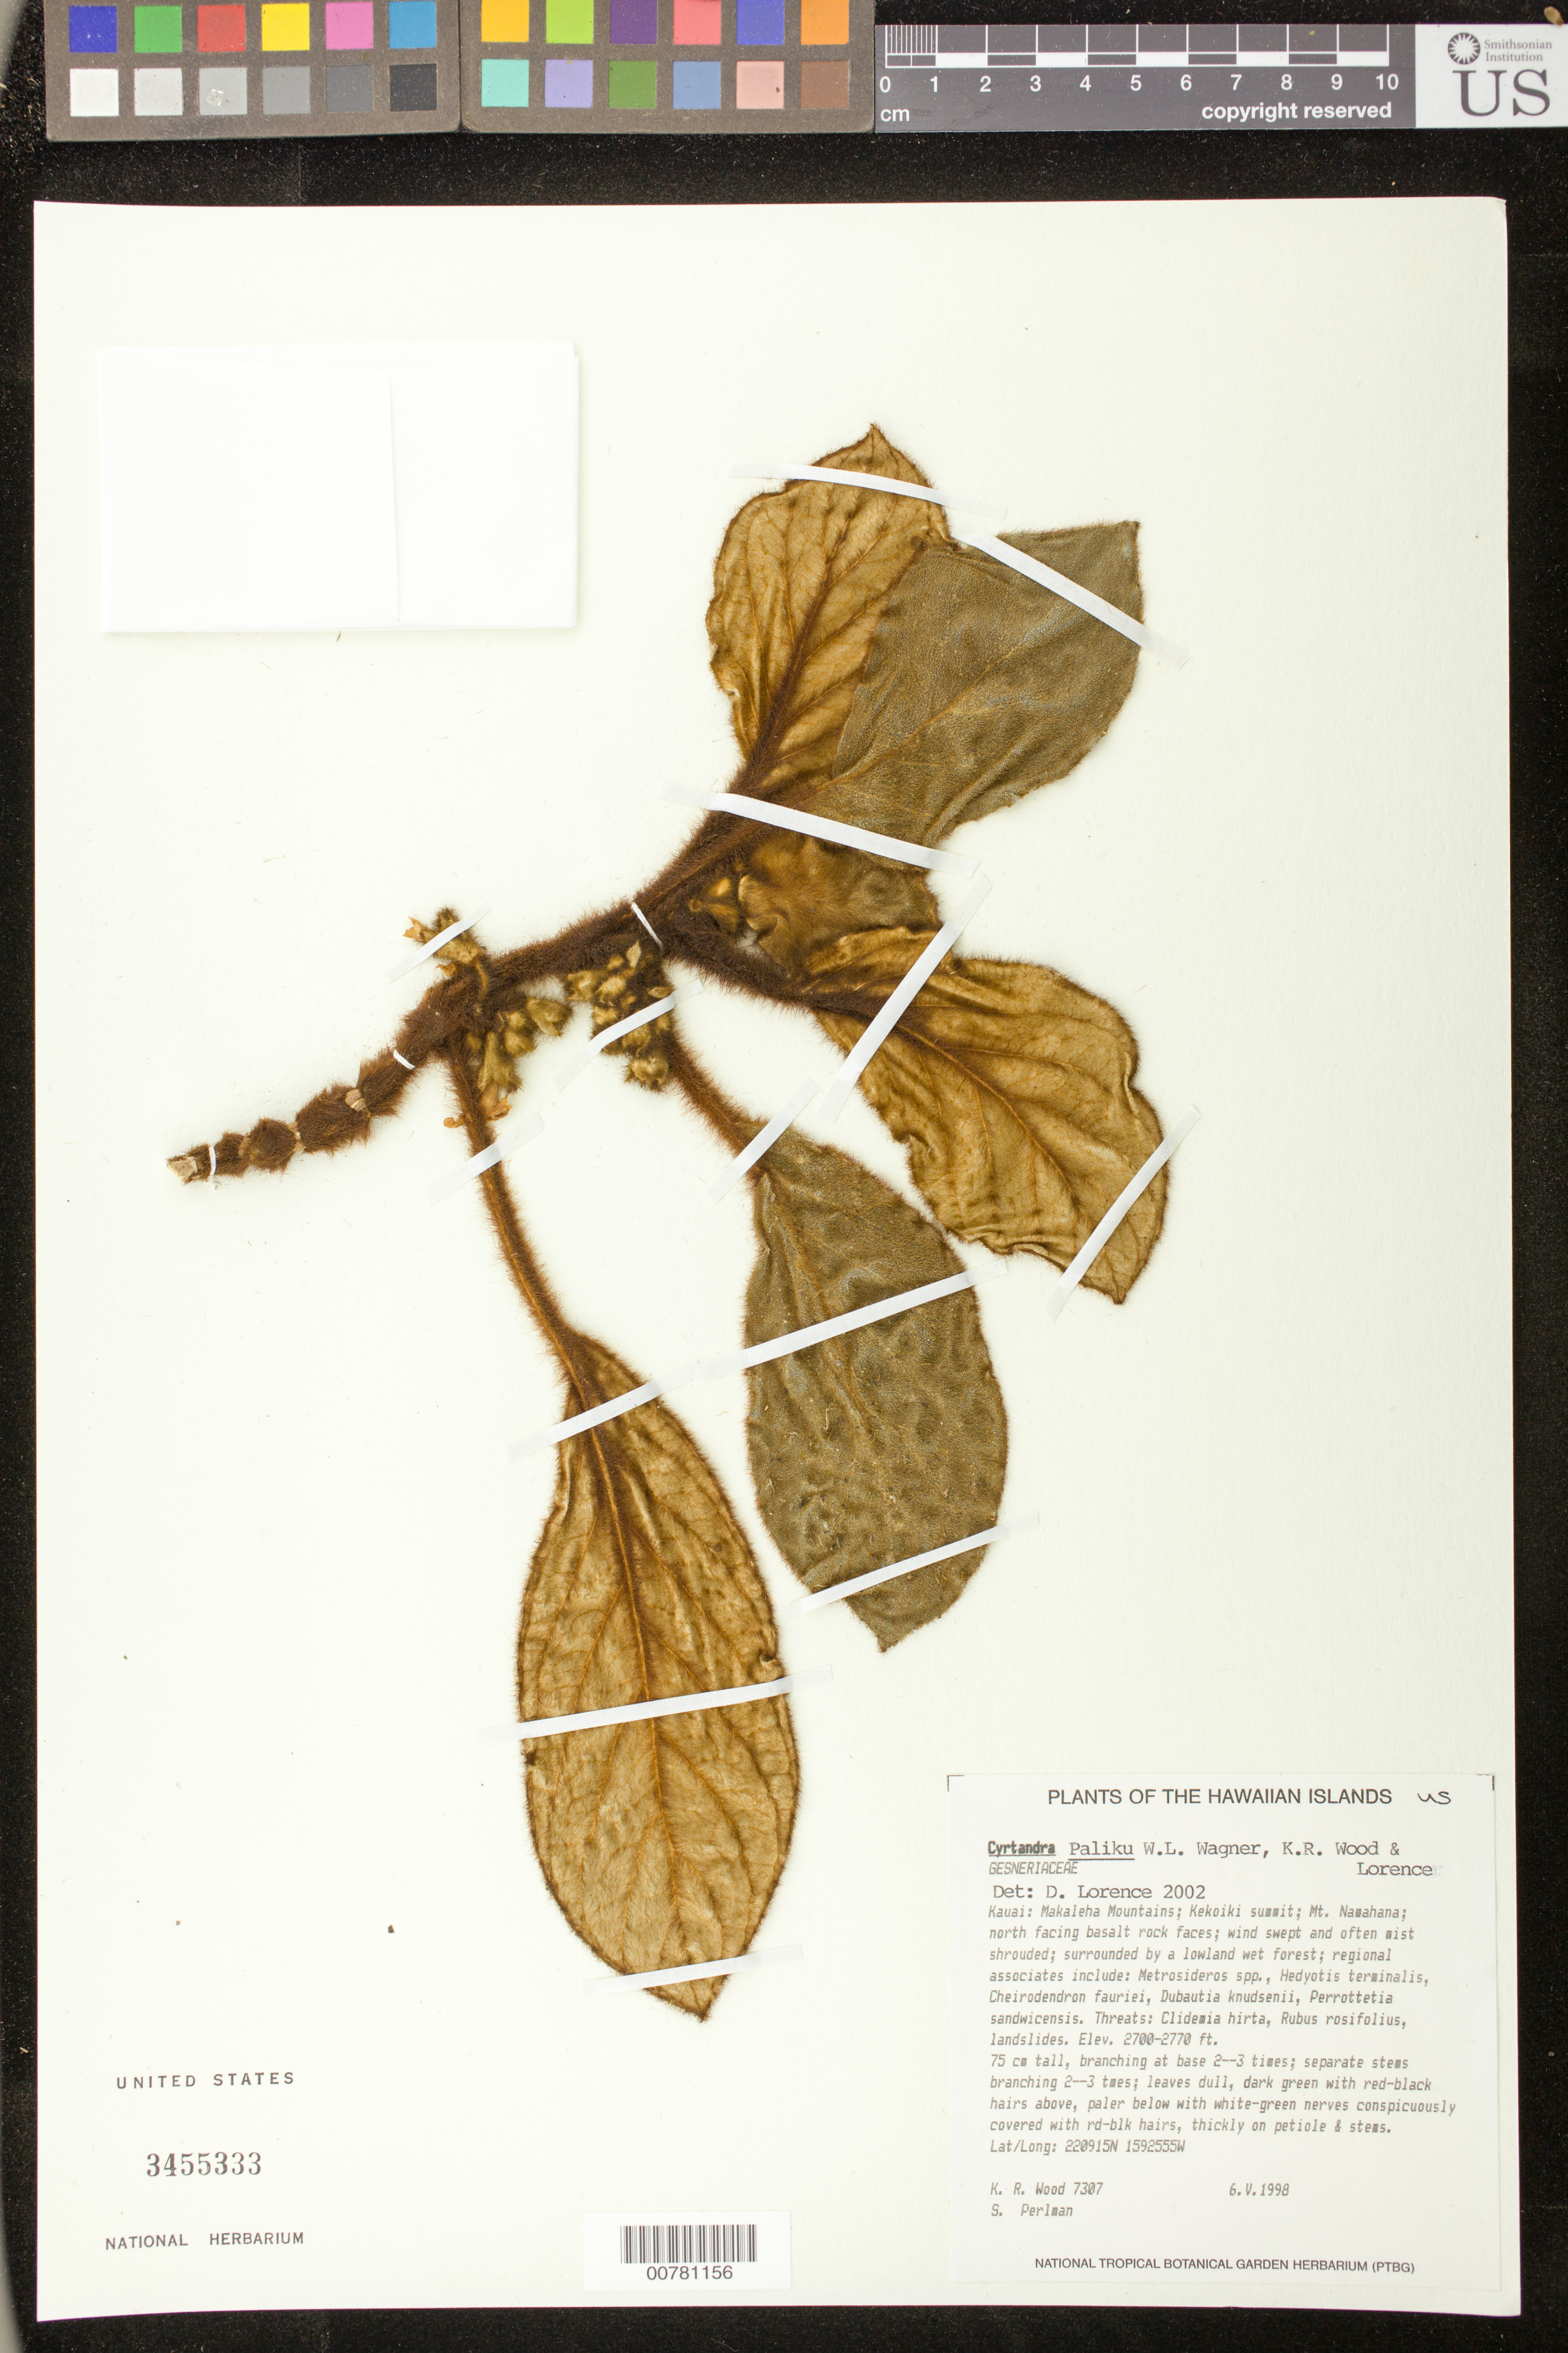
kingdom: Plantae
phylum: Tracheophyta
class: Magnoliopsida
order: Lamiales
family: Gesneriaceae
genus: Cyrtandra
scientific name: Cyrtandra paliku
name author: W.L. Wagner et al.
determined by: Lorence, David H., (PTBG), National Tropical Botanical Garden (UNITED STATES)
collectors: K. R. Wood & S. P. Perlman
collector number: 7307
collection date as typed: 6 May 1998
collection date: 1998-05-06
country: United States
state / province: Hawaii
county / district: Kauai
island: Kaua'i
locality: Makaleha Mountains, Kekoiki summit, Mount Namahana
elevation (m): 823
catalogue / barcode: US 3455333